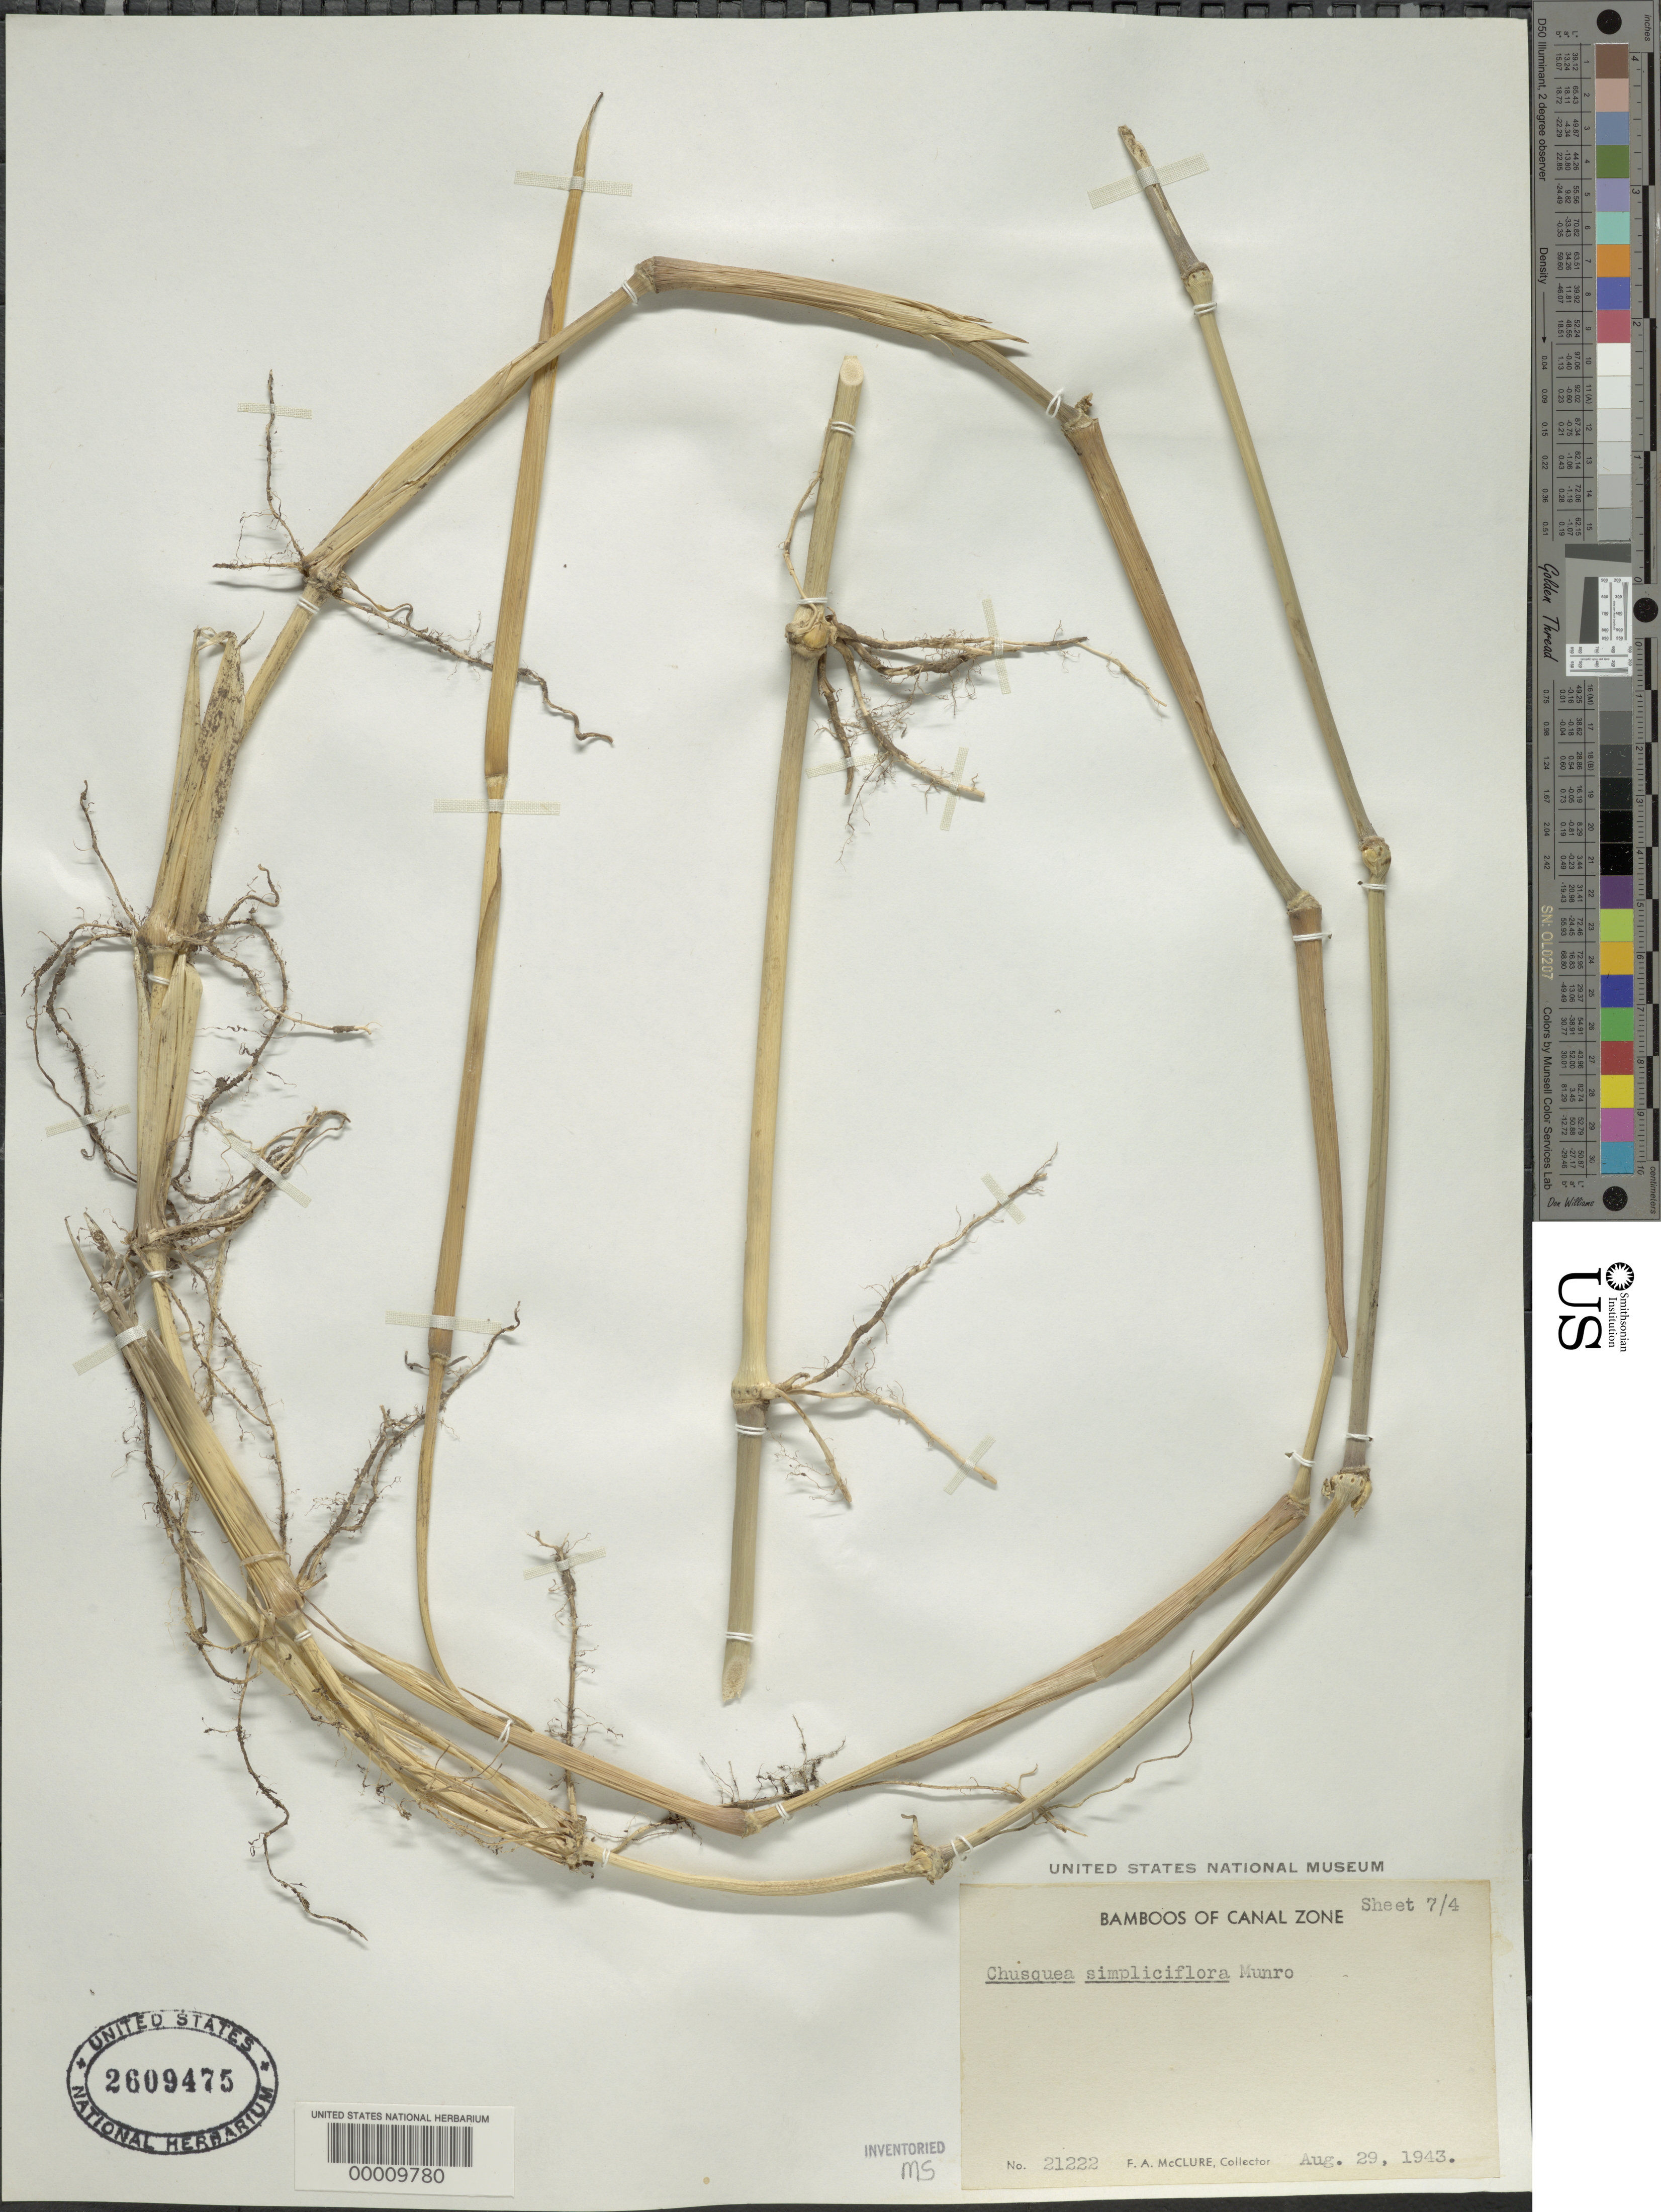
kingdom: Plantae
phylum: Tracheophyta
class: Liliopsida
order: Poales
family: Poaceae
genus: Chusquea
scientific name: Chusquea simpliciflora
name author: Munro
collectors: F. A. McClure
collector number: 21222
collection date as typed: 29 Aug 1943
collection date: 1943-08-29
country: Panama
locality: Esperimental Gardens-summit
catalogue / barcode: US 2609475